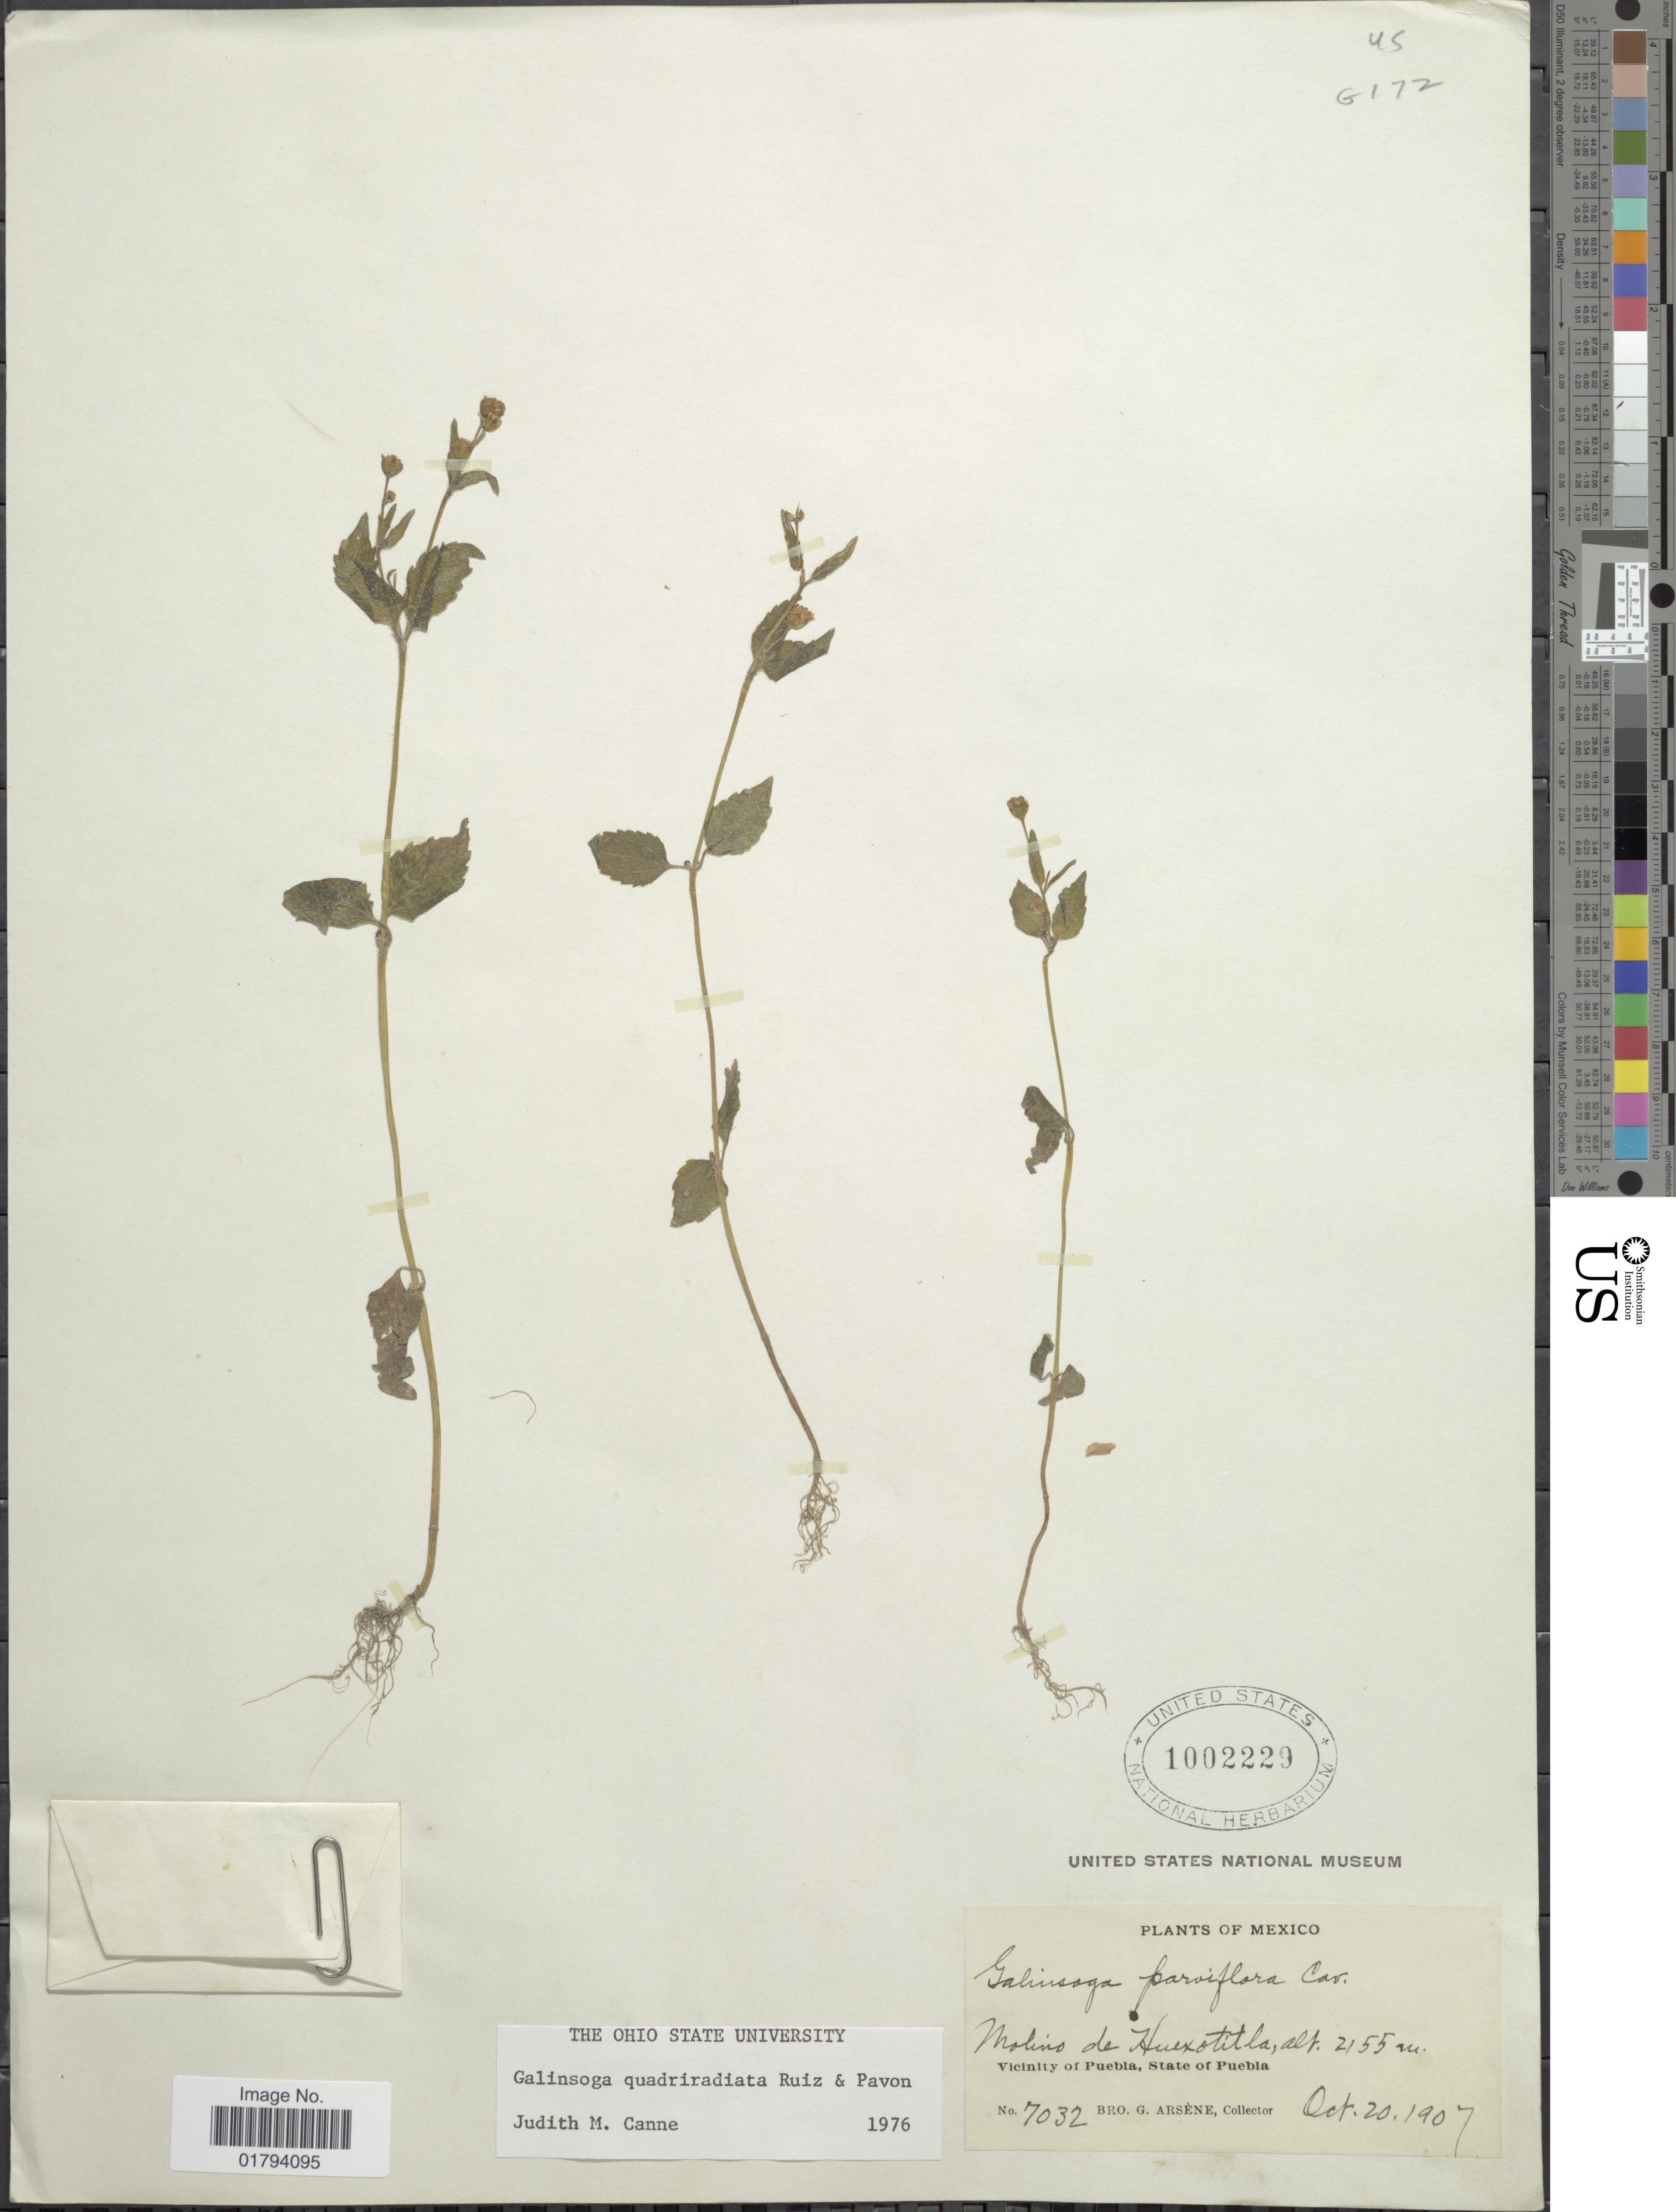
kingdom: Plantae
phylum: Tracheophyta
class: Magnoliopsida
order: Asterales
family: Asteraceae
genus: Galinsoga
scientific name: Galinsoga quadriradiata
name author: Ruiz & Pav.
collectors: Bro. G. Arsène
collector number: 7032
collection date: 1907-10-20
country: Mexico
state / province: Puebla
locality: Molino de Huexotitla, vicinity of Puebla.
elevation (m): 2155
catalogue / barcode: US 1002229